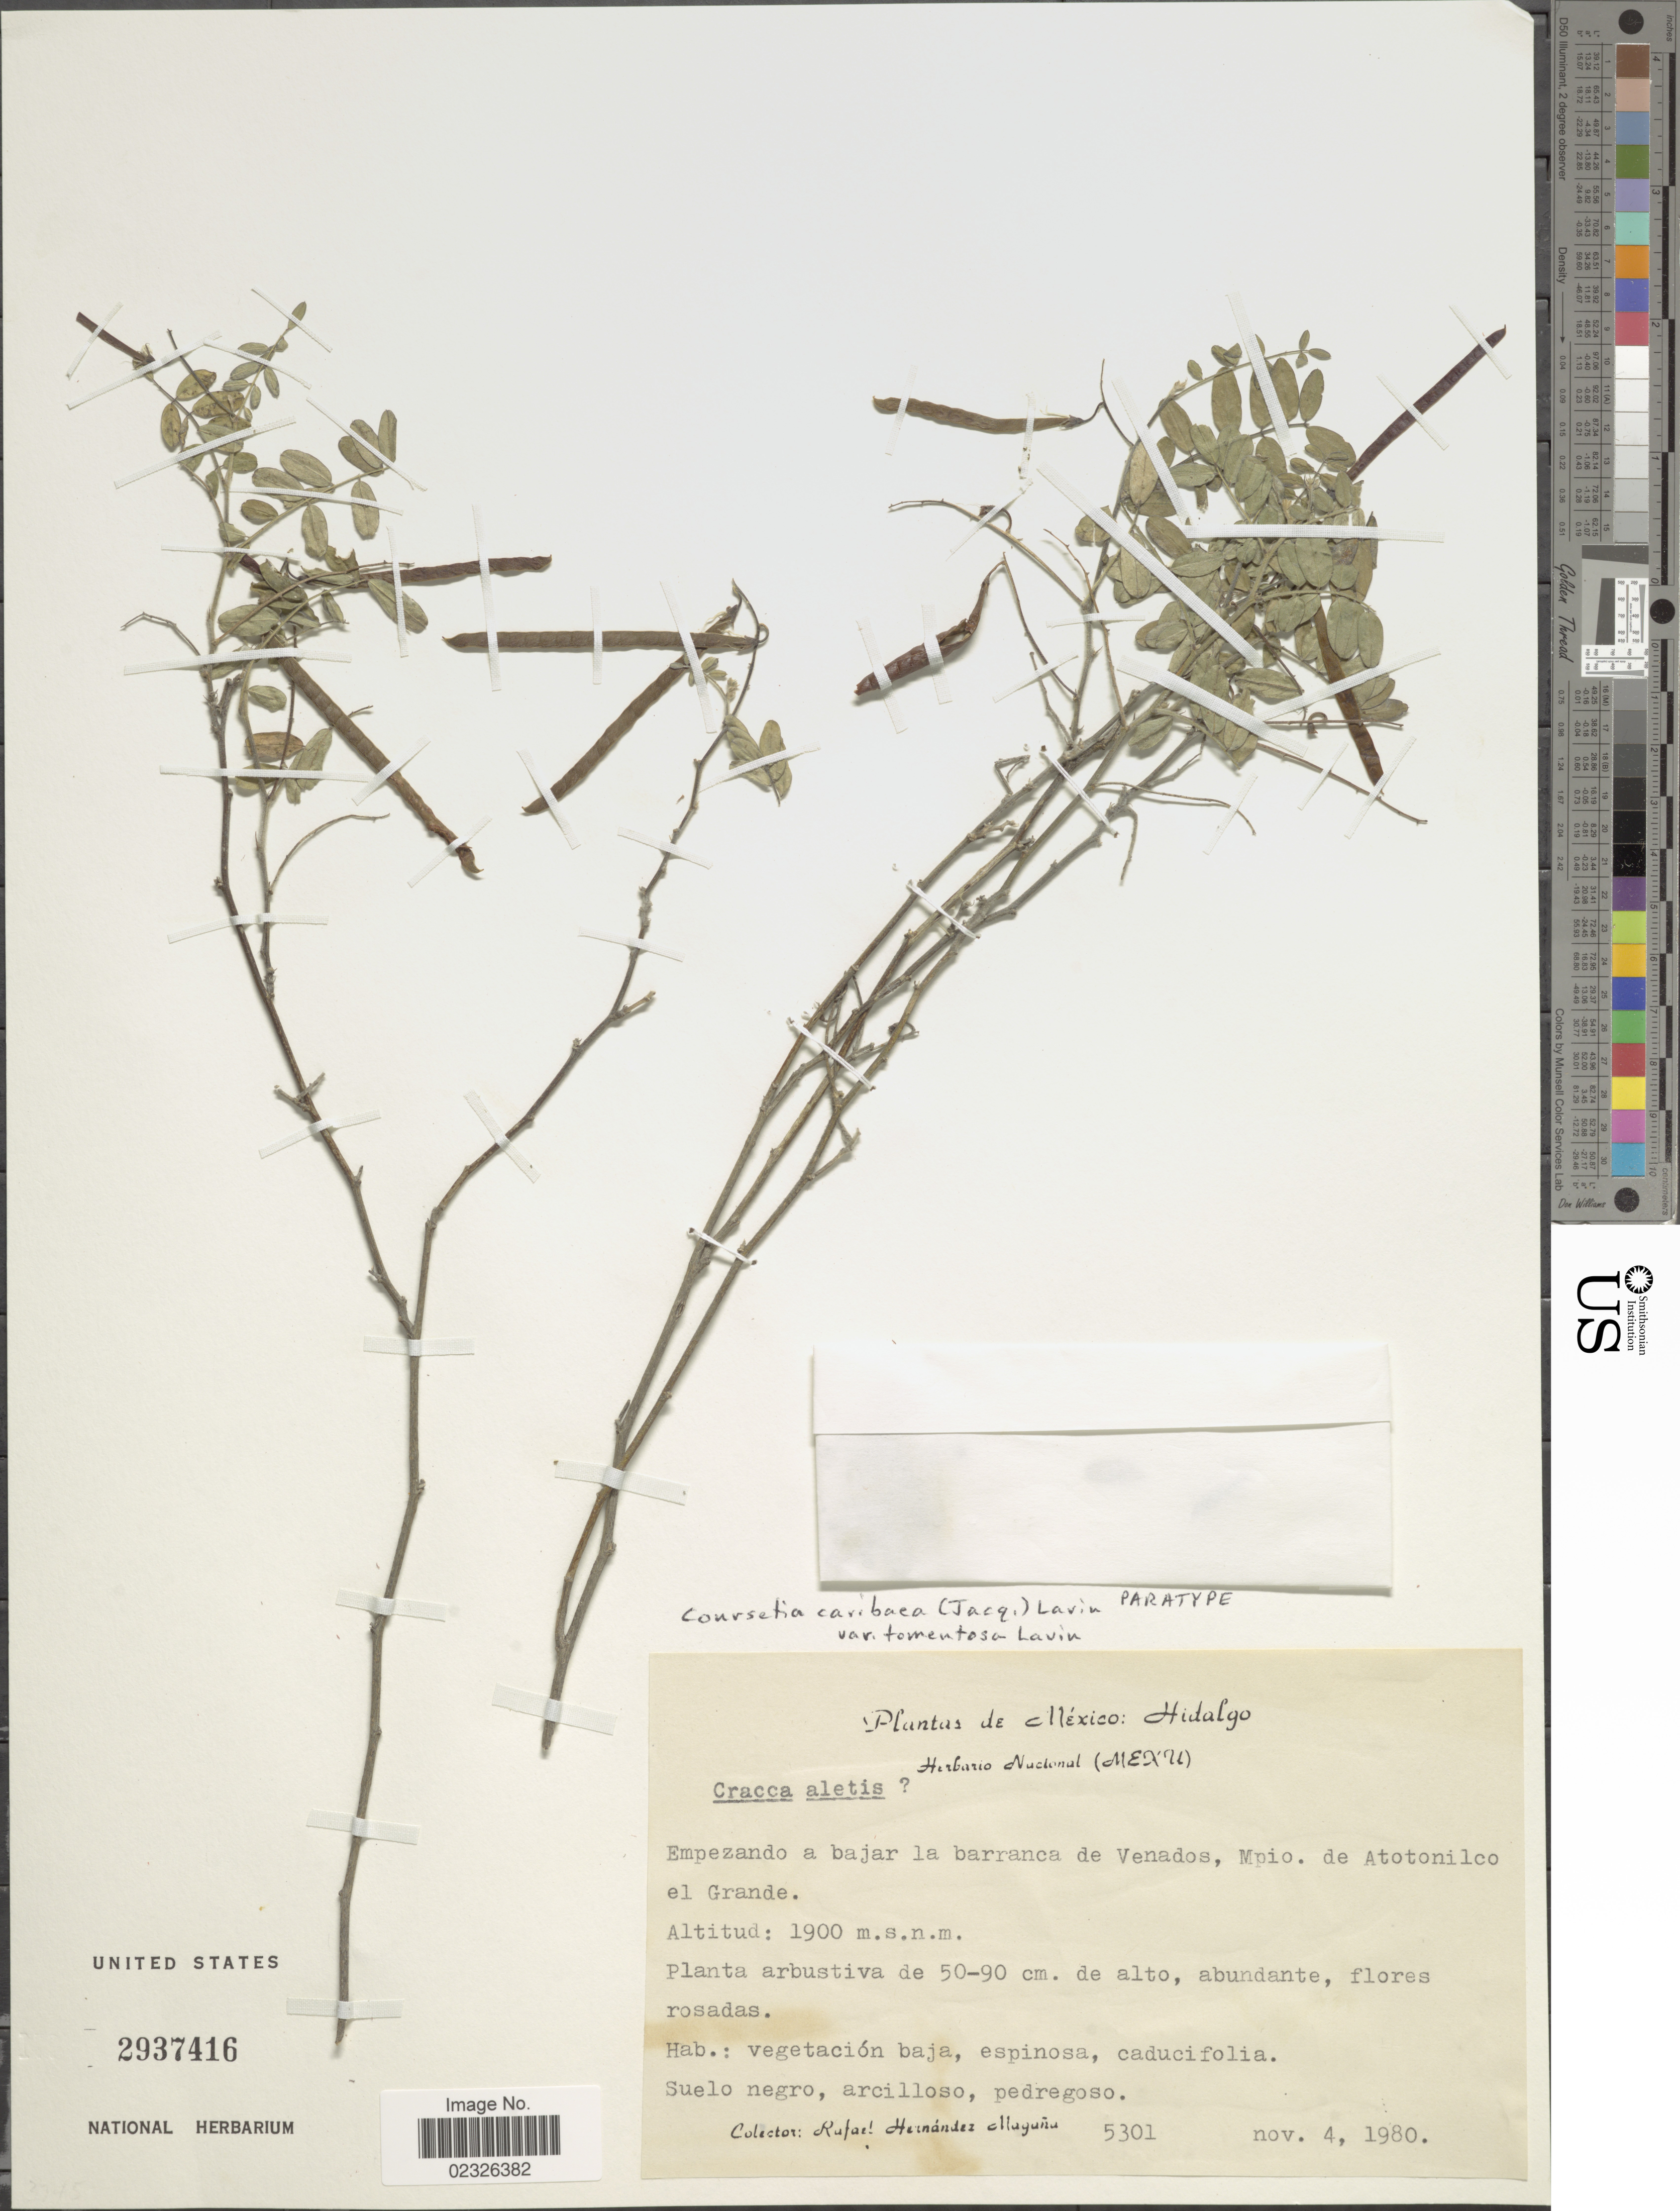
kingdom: Plantae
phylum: Tracheophyta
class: Magnoliopsida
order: Fabales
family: Fabaceae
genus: Coursetia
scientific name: Coursetia caribaea var. tomentosa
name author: Lavin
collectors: R. Hernández-M.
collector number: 5301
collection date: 1980-11-04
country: Mexico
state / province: Hidalgo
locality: Empezando a bajar la barranca de Venados, Mpio. de Atotonilco el Grande.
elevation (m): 1900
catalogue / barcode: US 2937416